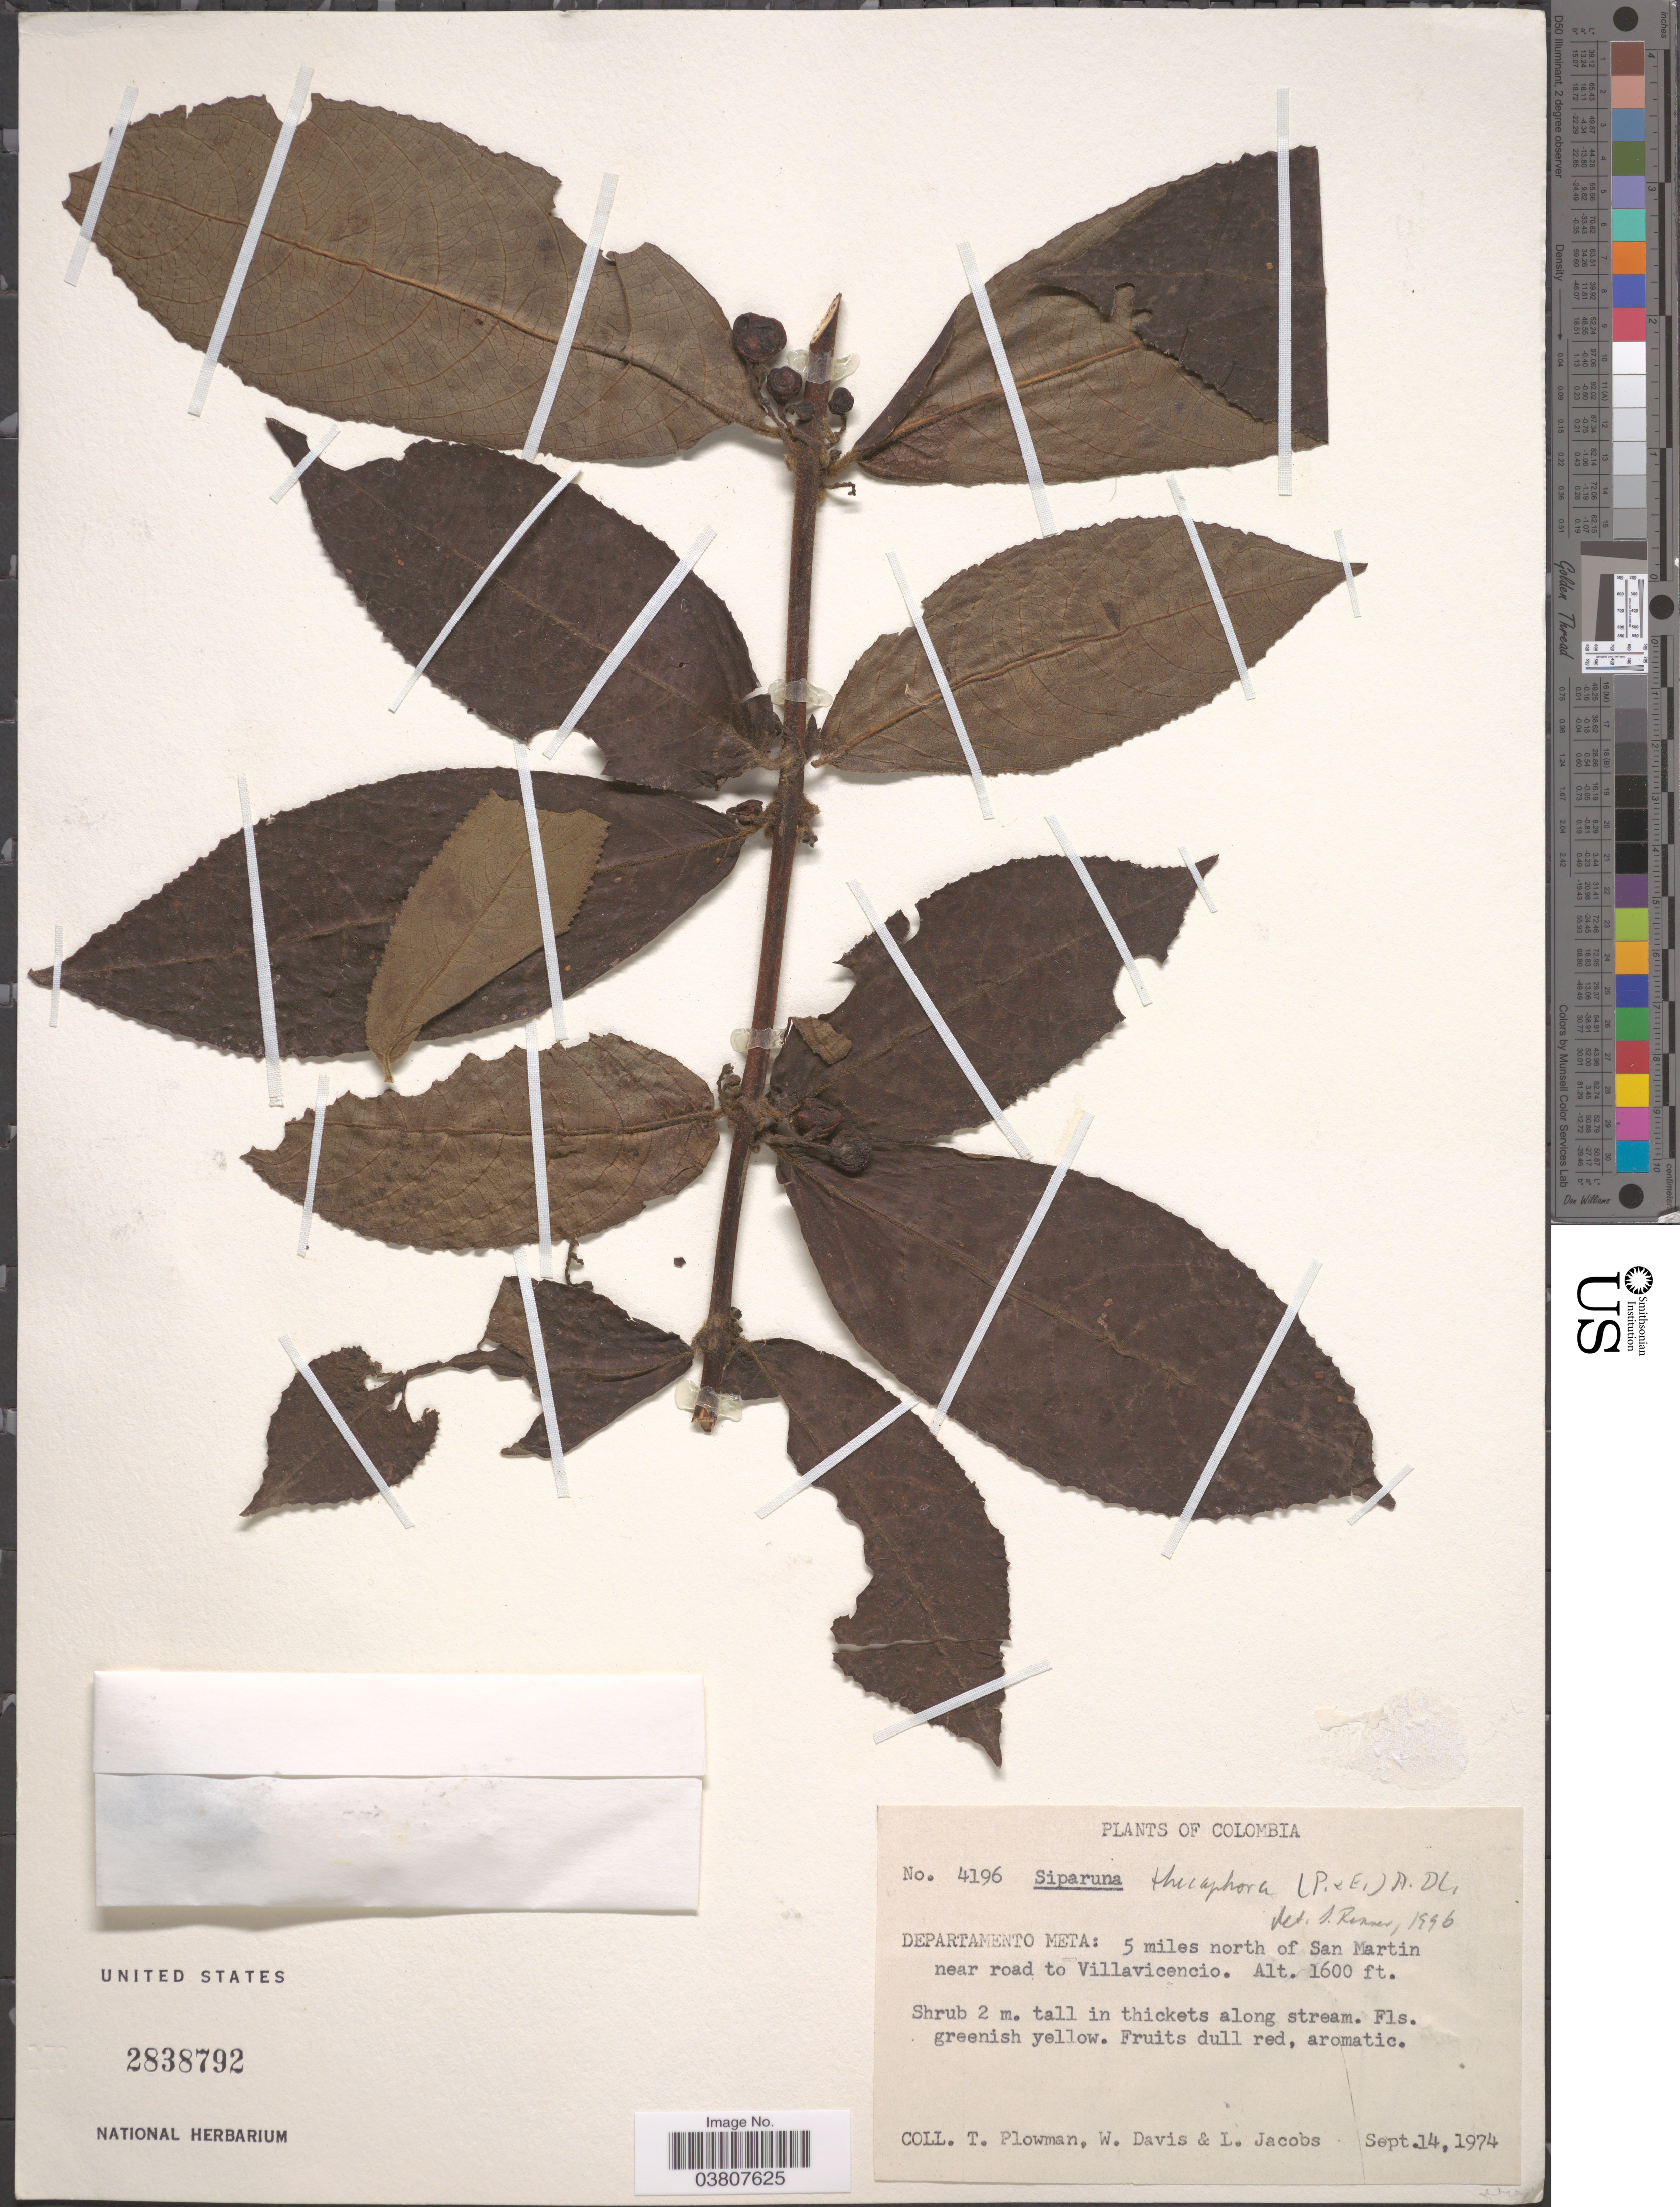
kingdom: Plantae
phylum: Tracheophyta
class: Magnoliopsida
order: Laurales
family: Siparunaceae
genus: Siparuna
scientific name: Siparuna thecaphora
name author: (Poepp. & Endl.) A. DC.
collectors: T. Plowman, W. Davis & L. Jacobs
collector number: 4196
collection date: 1974-09-14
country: Colombia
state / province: Meta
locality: Departamento Meta: 5 miles north of San Martin near road to Villavicencio. In thickets along stream.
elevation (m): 488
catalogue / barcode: US 2838792